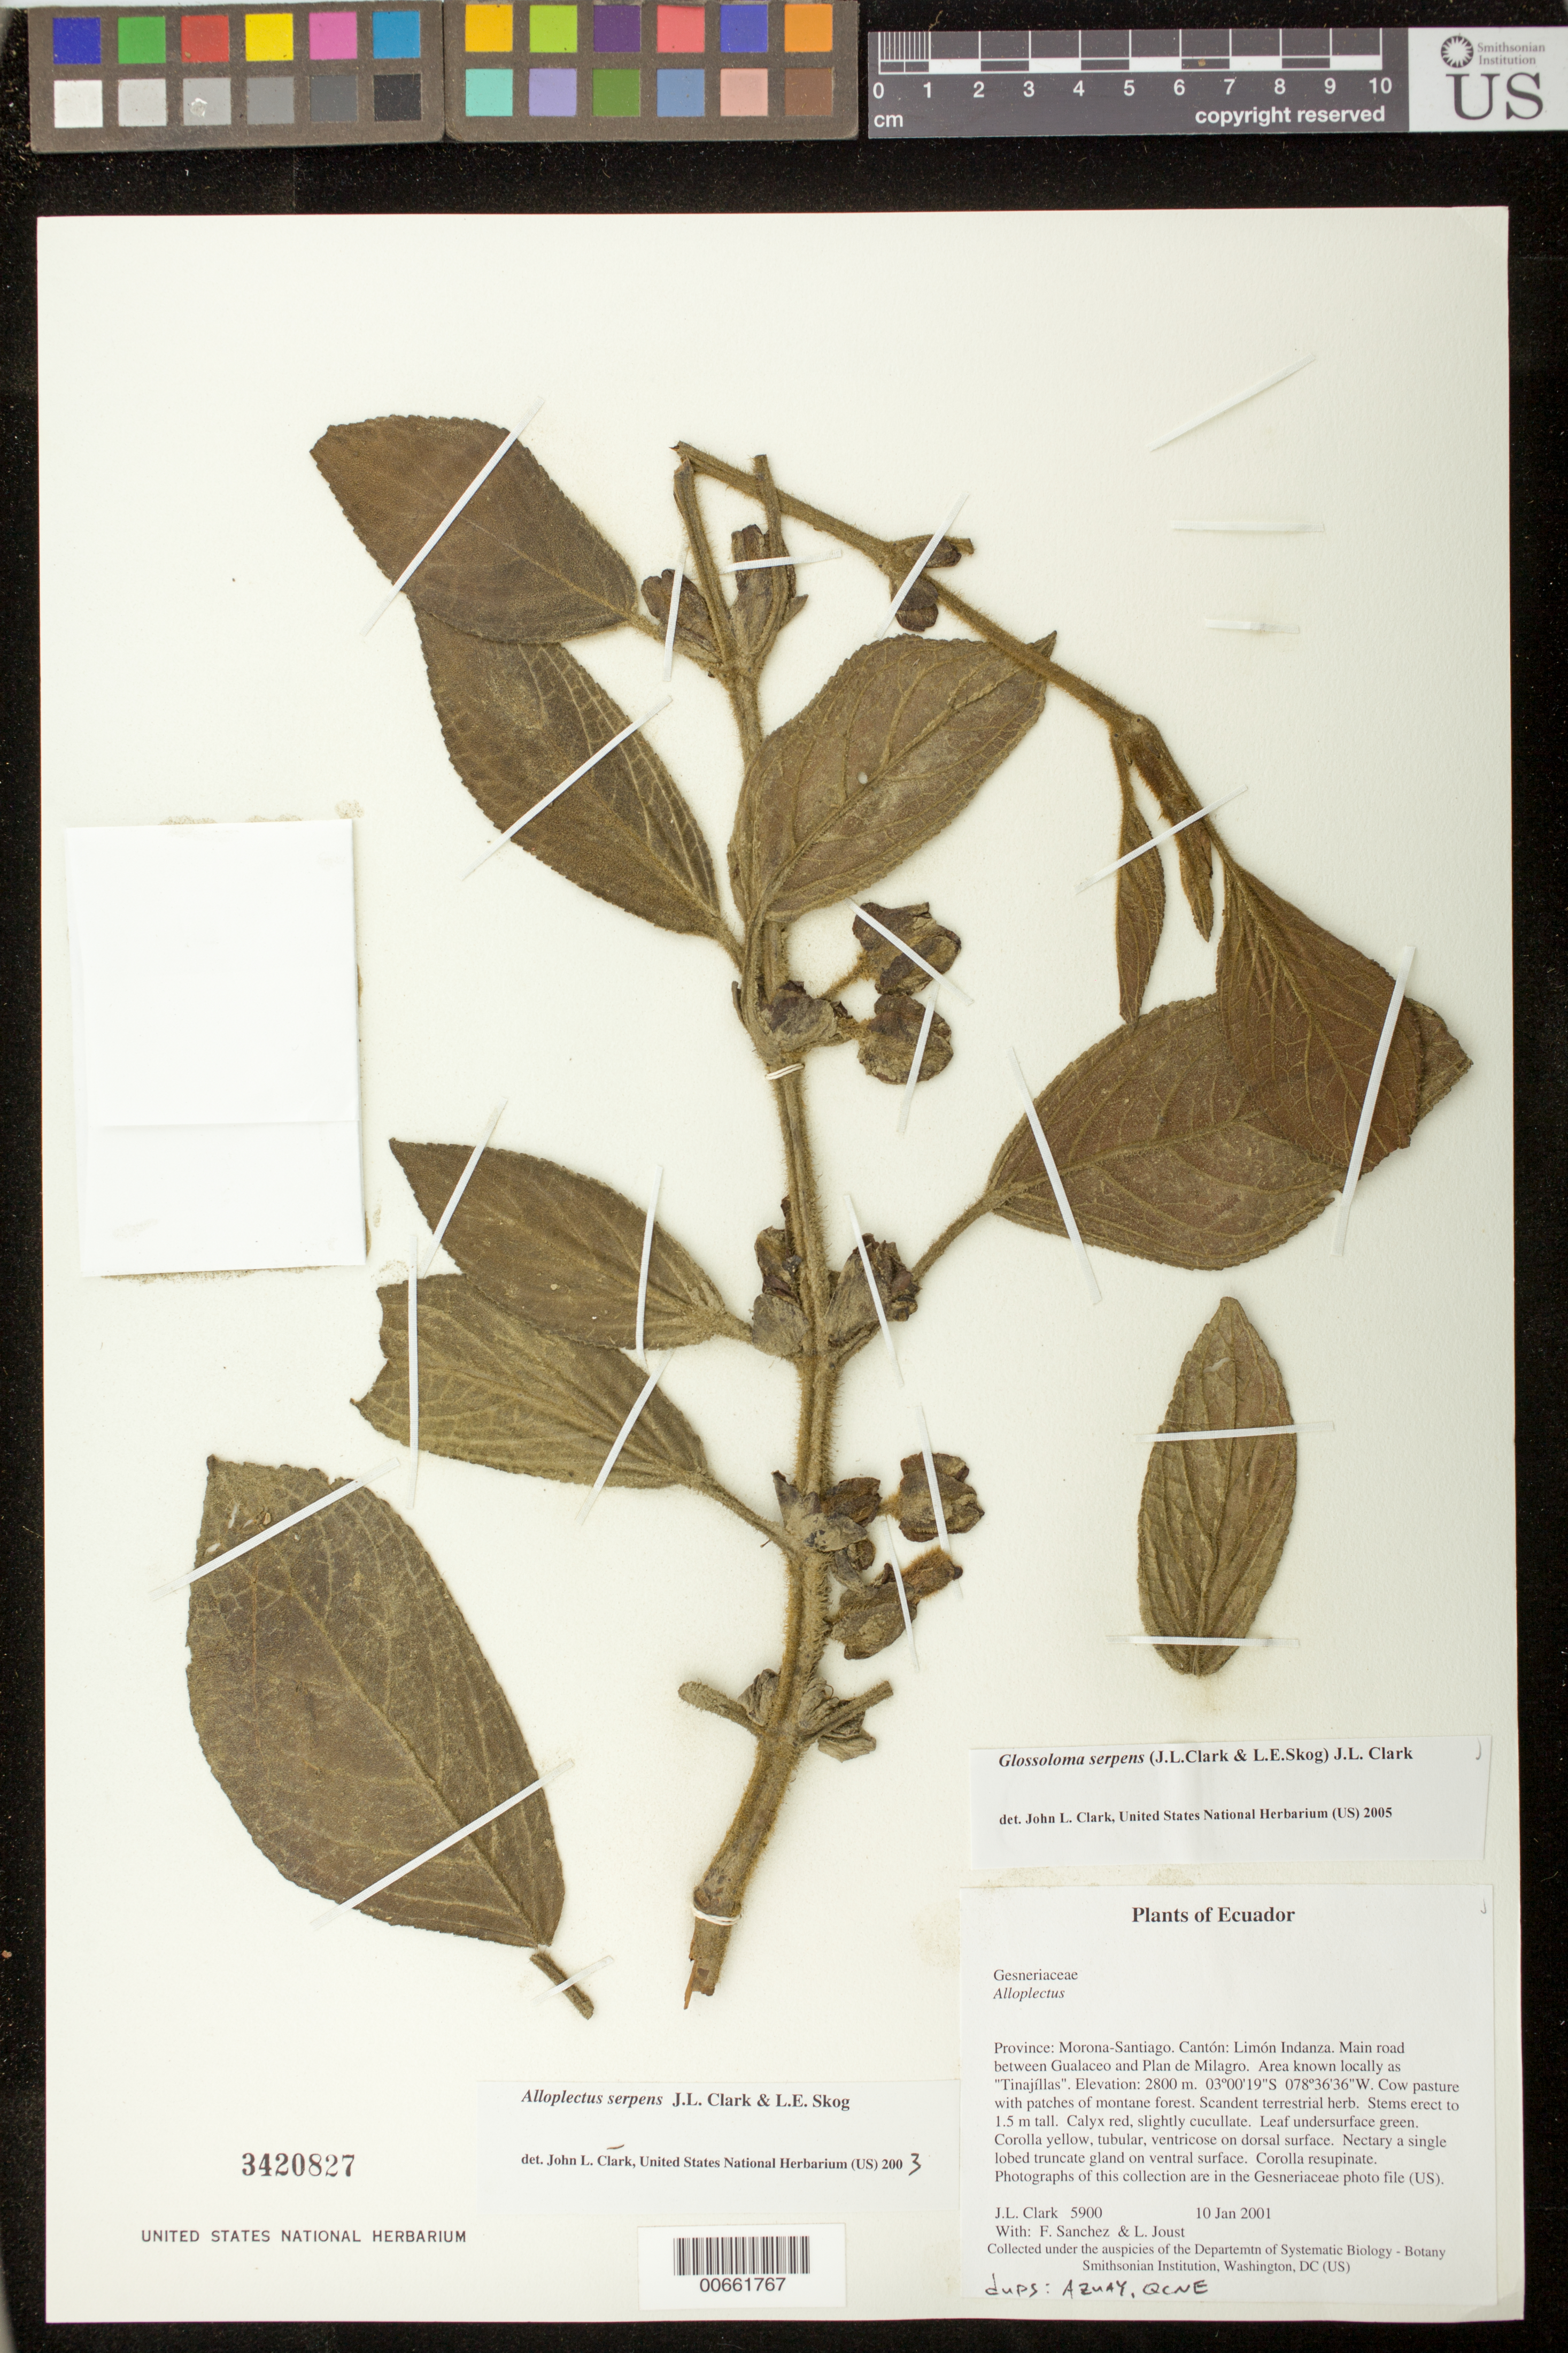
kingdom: Plantae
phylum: Tracheophyta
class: Magnoliopsida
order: Lamiales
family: Gesneriaceae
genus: Glossoloma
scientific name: Glossoloma serpens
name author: (J.L. Clark & L.E. Skog) J.L. Clark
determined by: Clark, J. L., (SEL), The Marie Selby Botanical Garden (UNITED STATES)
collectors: J. L. Clark, F. Sanchez & L. Joust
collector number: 5900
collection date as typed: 10 Jan 2001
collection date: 2001-01-10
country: Ecuador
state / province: Morona-Santiago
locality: Cantón: Limón Indanza; main road between Gualaceo and Plan de Milagro, area known locally as "Tinajíllas"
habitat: Cow pasture with patches of montane forest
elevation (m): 2800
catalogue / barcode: US 3420827